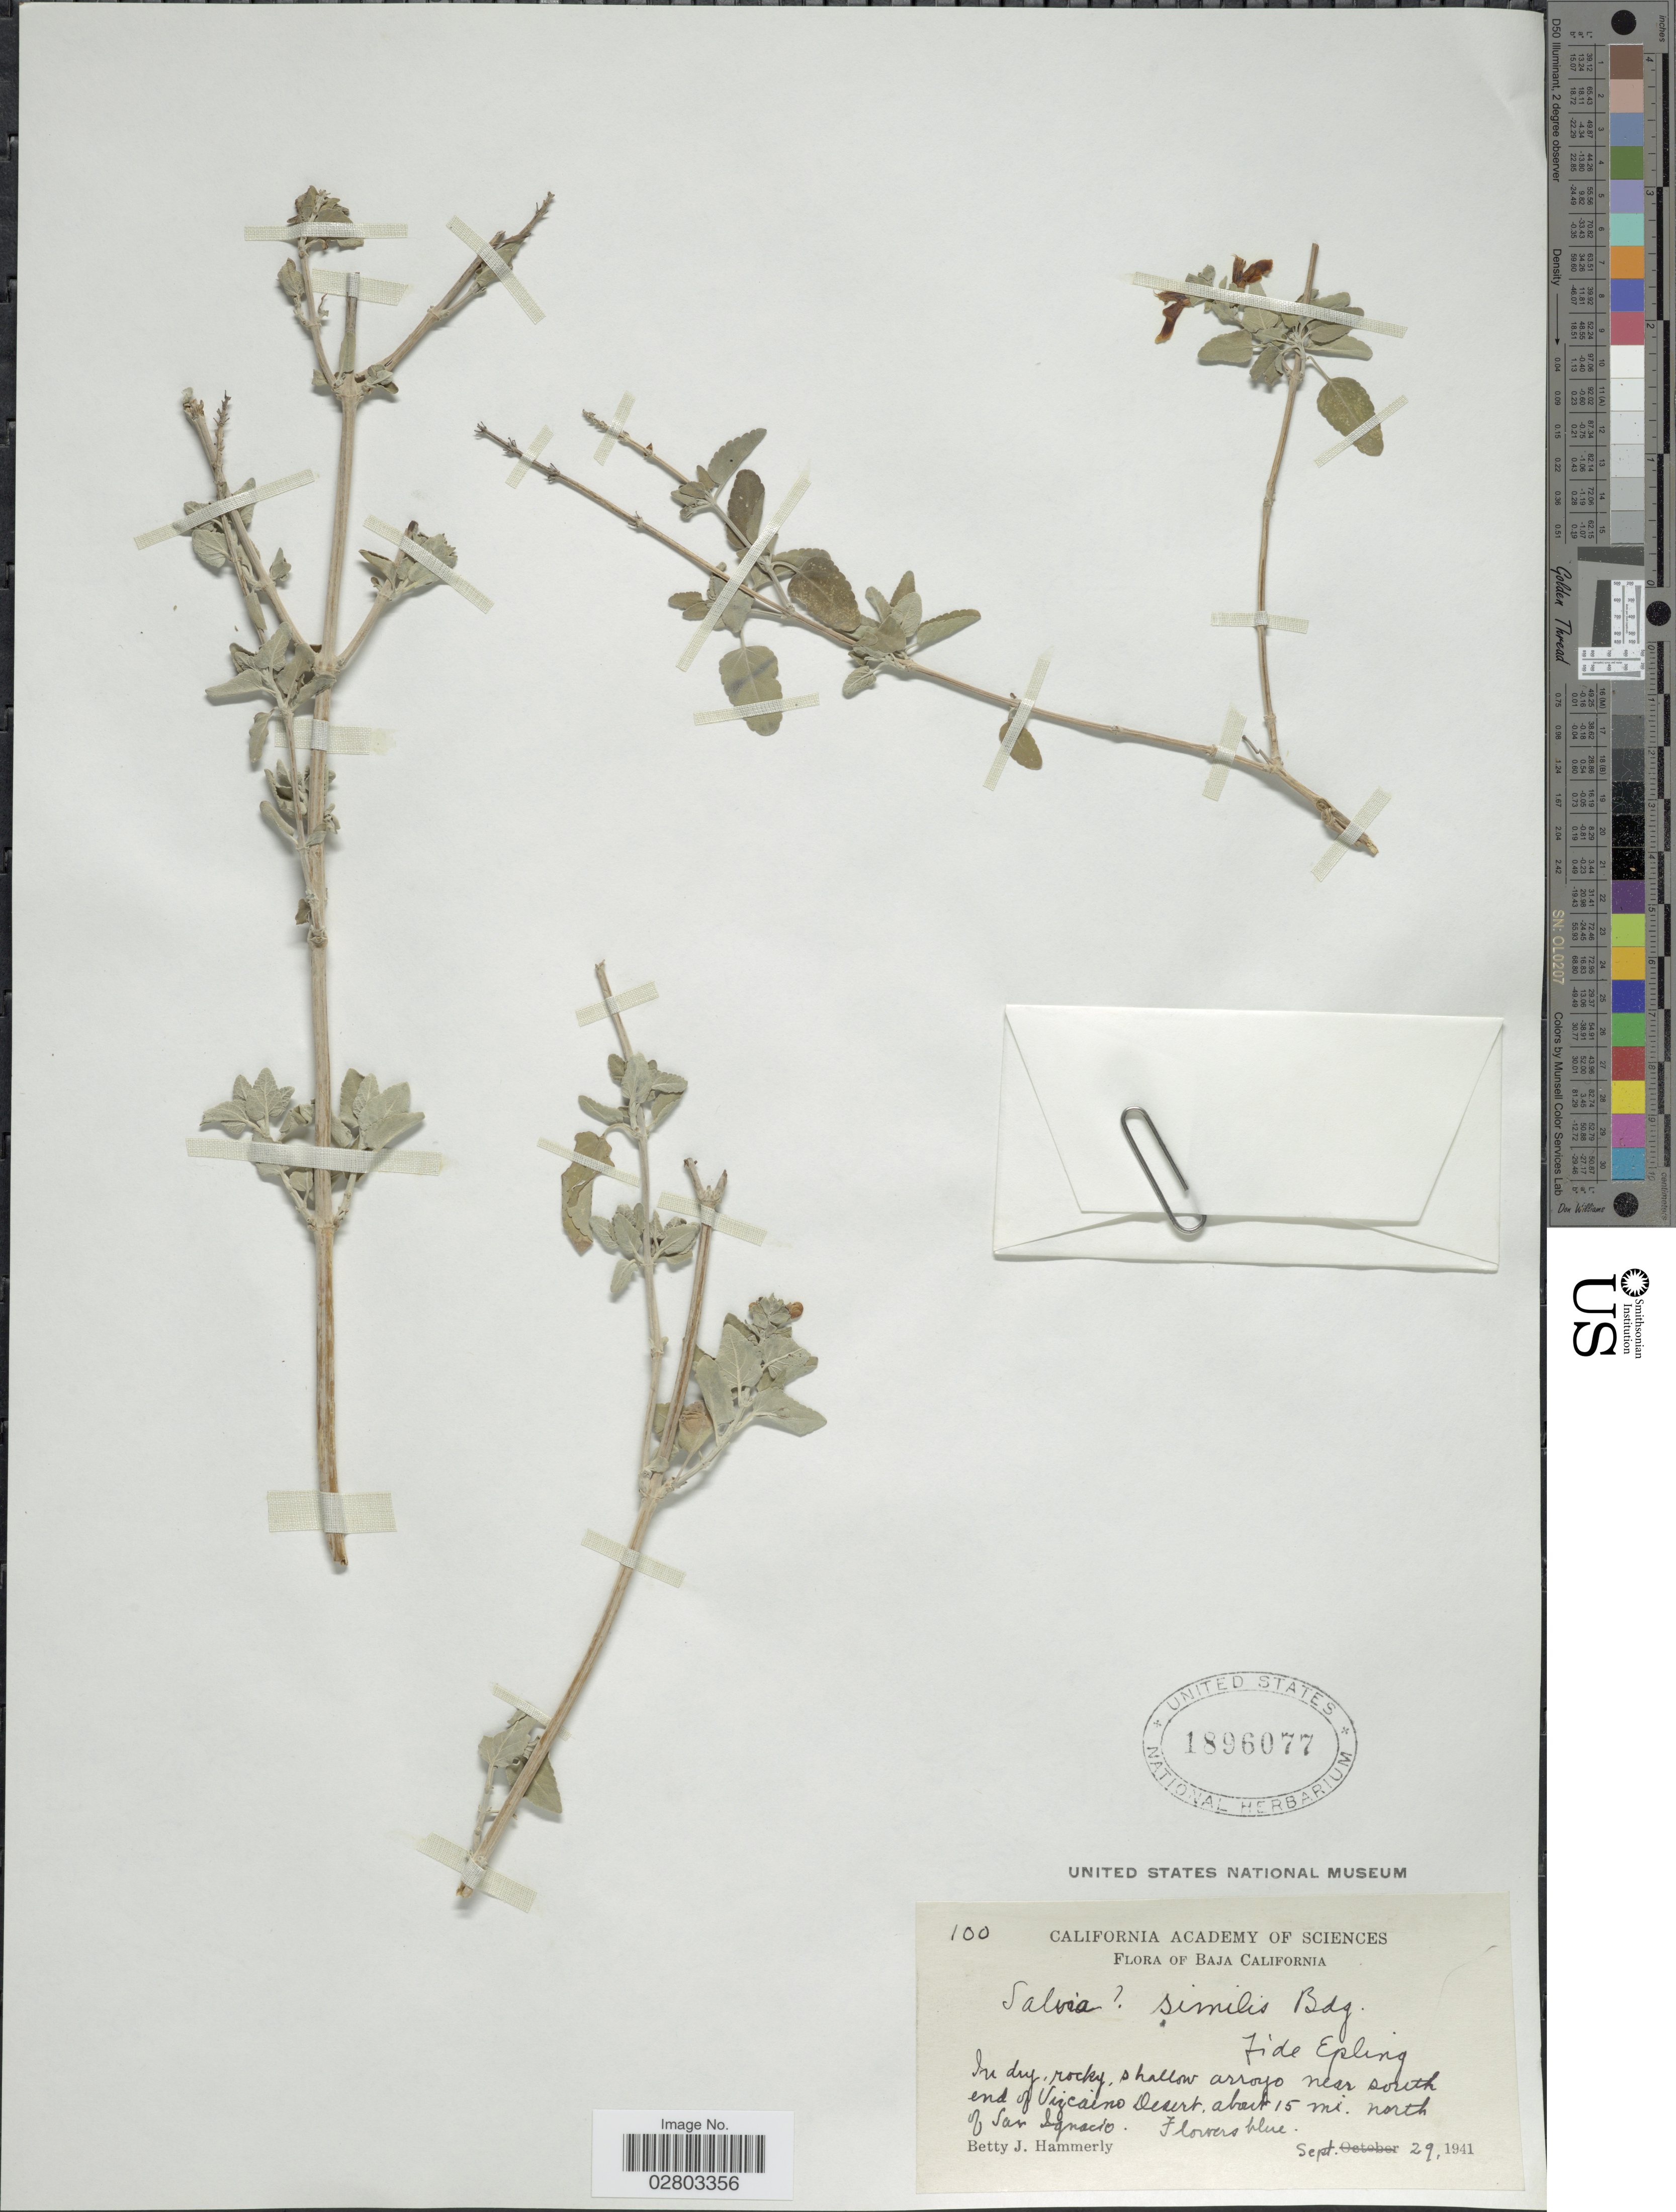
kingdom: Plantae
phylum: Tracheophyta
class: Magnoliopsida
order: Lamiales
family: Lamiaceae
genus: Salvia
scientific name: Salvia similis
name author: Brandegee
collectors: B. J. Hammerly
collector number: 100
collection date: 1941-09-29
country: Mexico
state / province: Baja California Sur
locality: In dry, rocky, shallow arroyo near south end of Vizcaino Desert, about 15 mi. north of San Ignacio.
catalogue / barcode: US 1896077